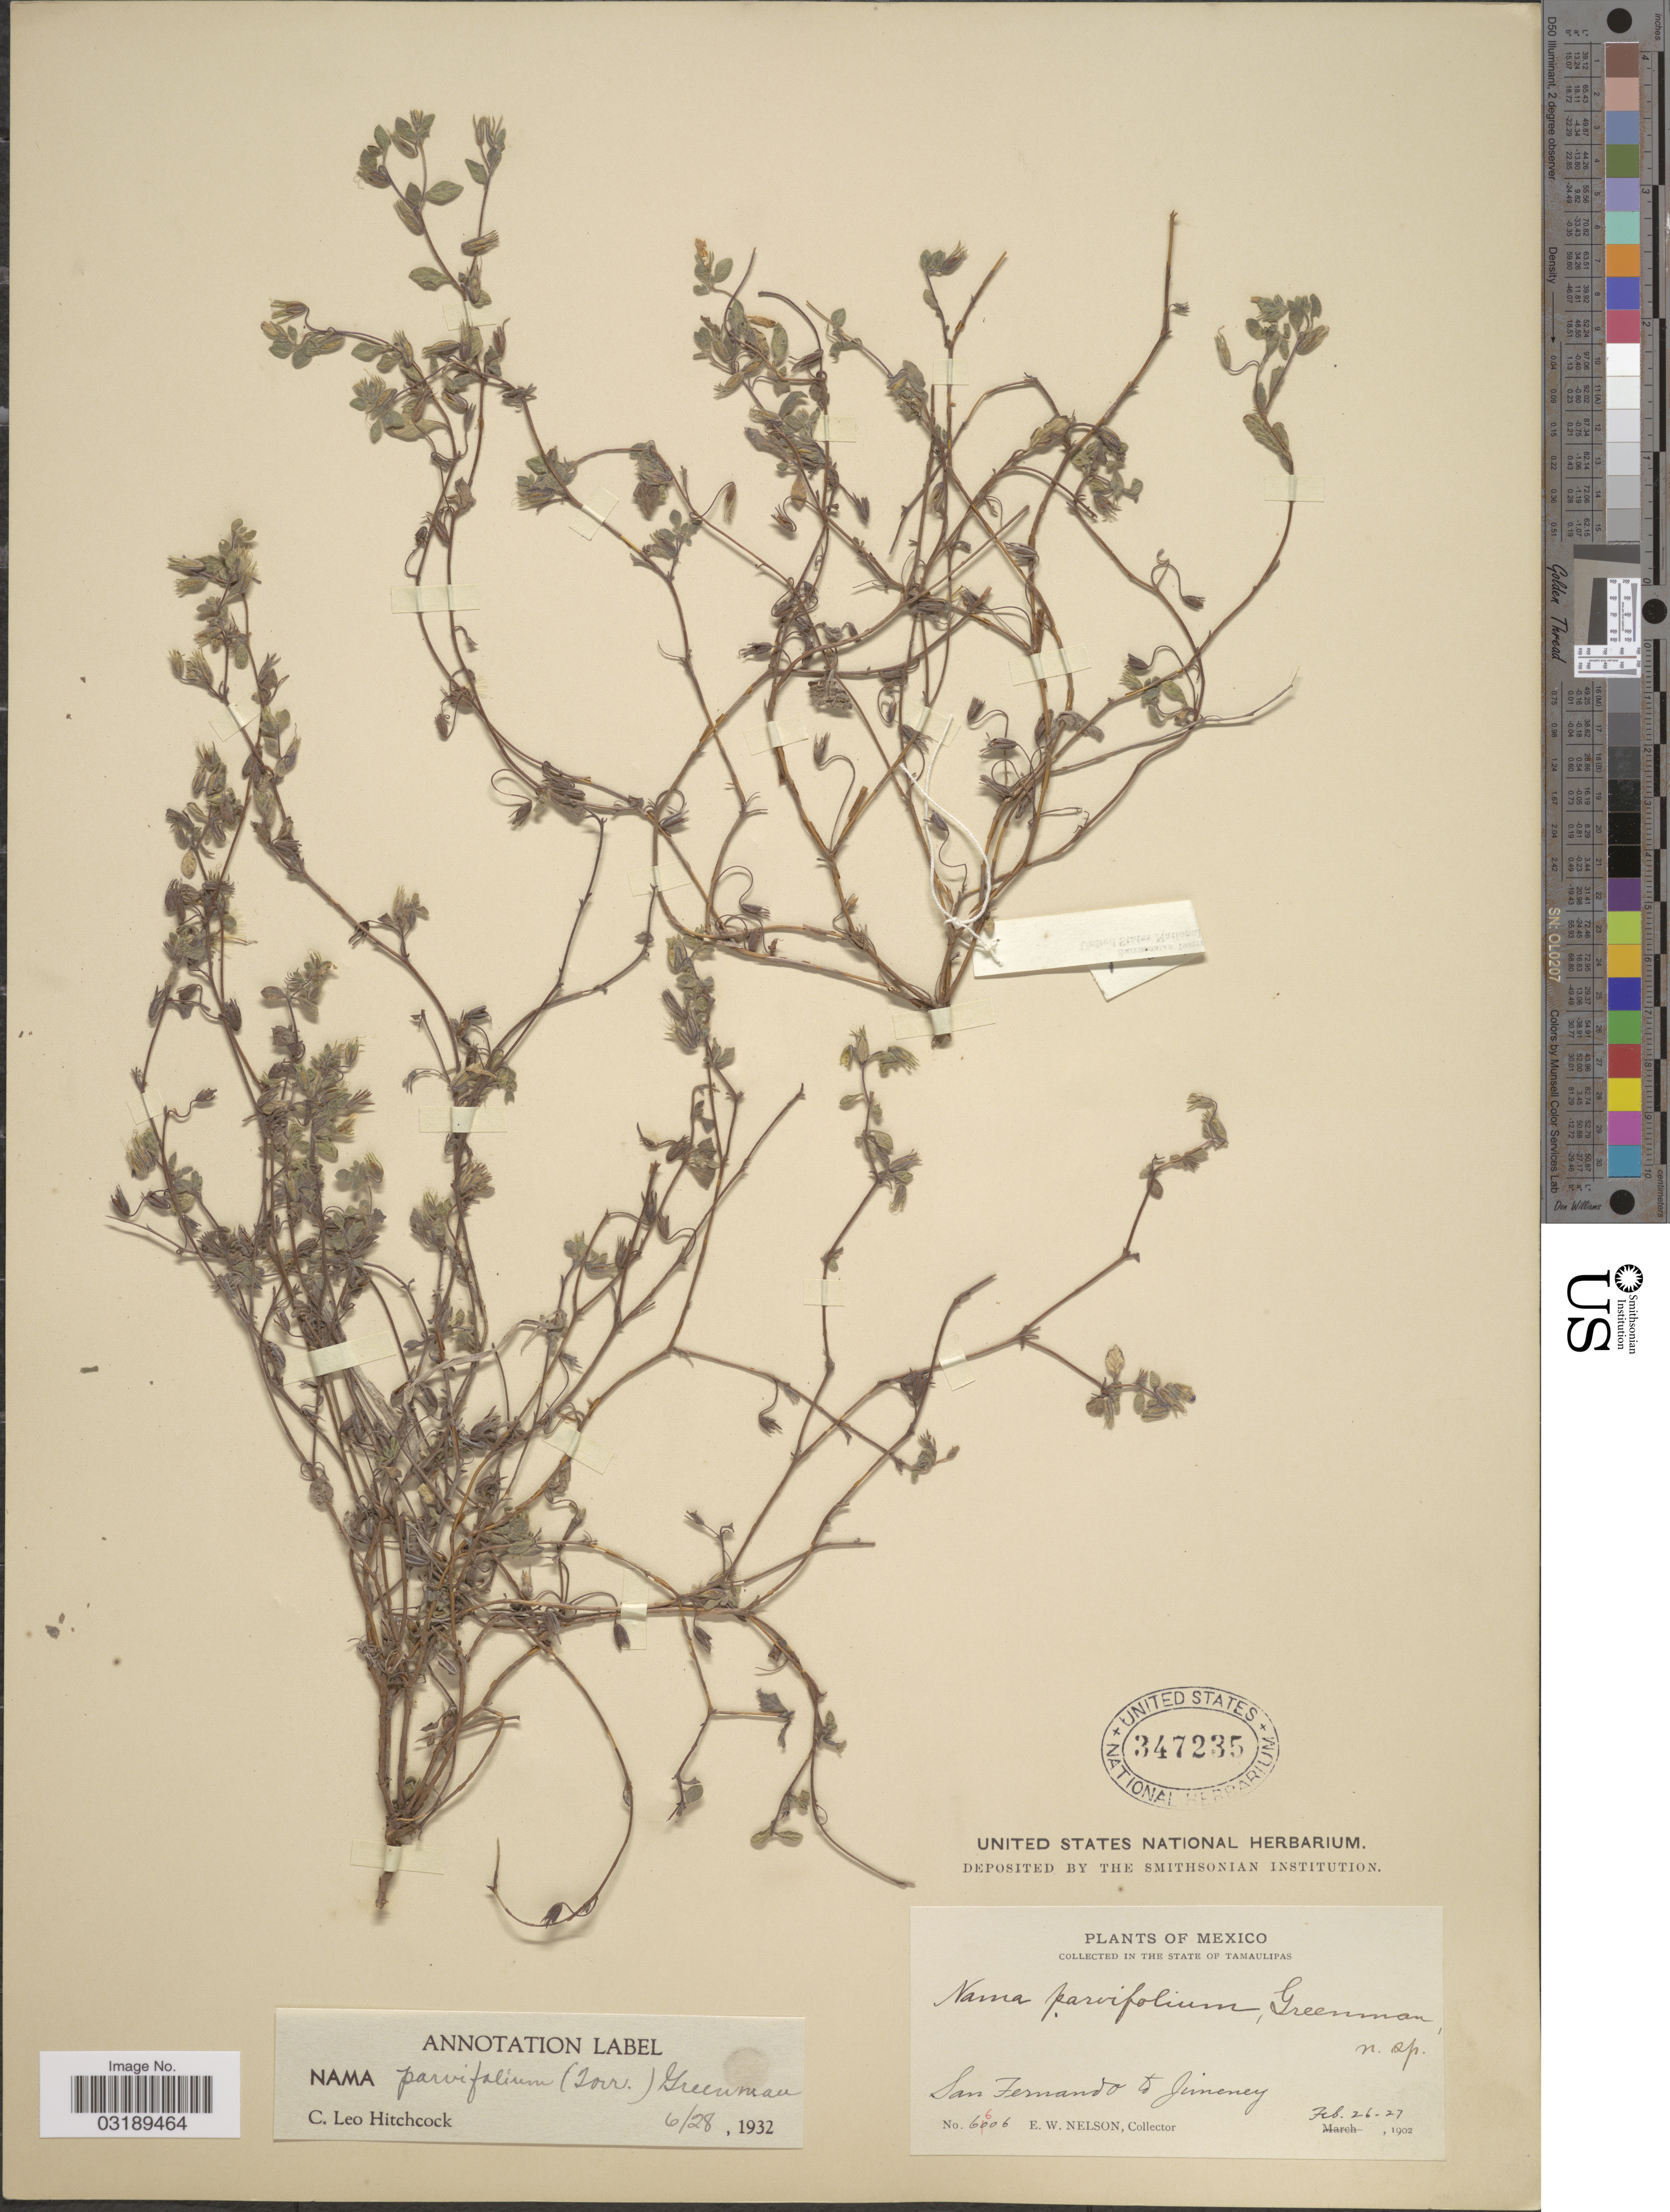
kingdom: Plantae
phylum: Tracheophyta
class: Magnoliopsida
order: Boraginales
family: Namaceae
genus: Nama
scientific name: Nama parvifolia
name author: (Torr.) Greenm.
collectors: E. W. Nelson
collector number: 6606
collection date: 1902-02-26/1902-02-27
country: Mexico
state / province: Tamaulipas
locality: San Fernando to Jimeney.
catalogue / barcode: US 347235